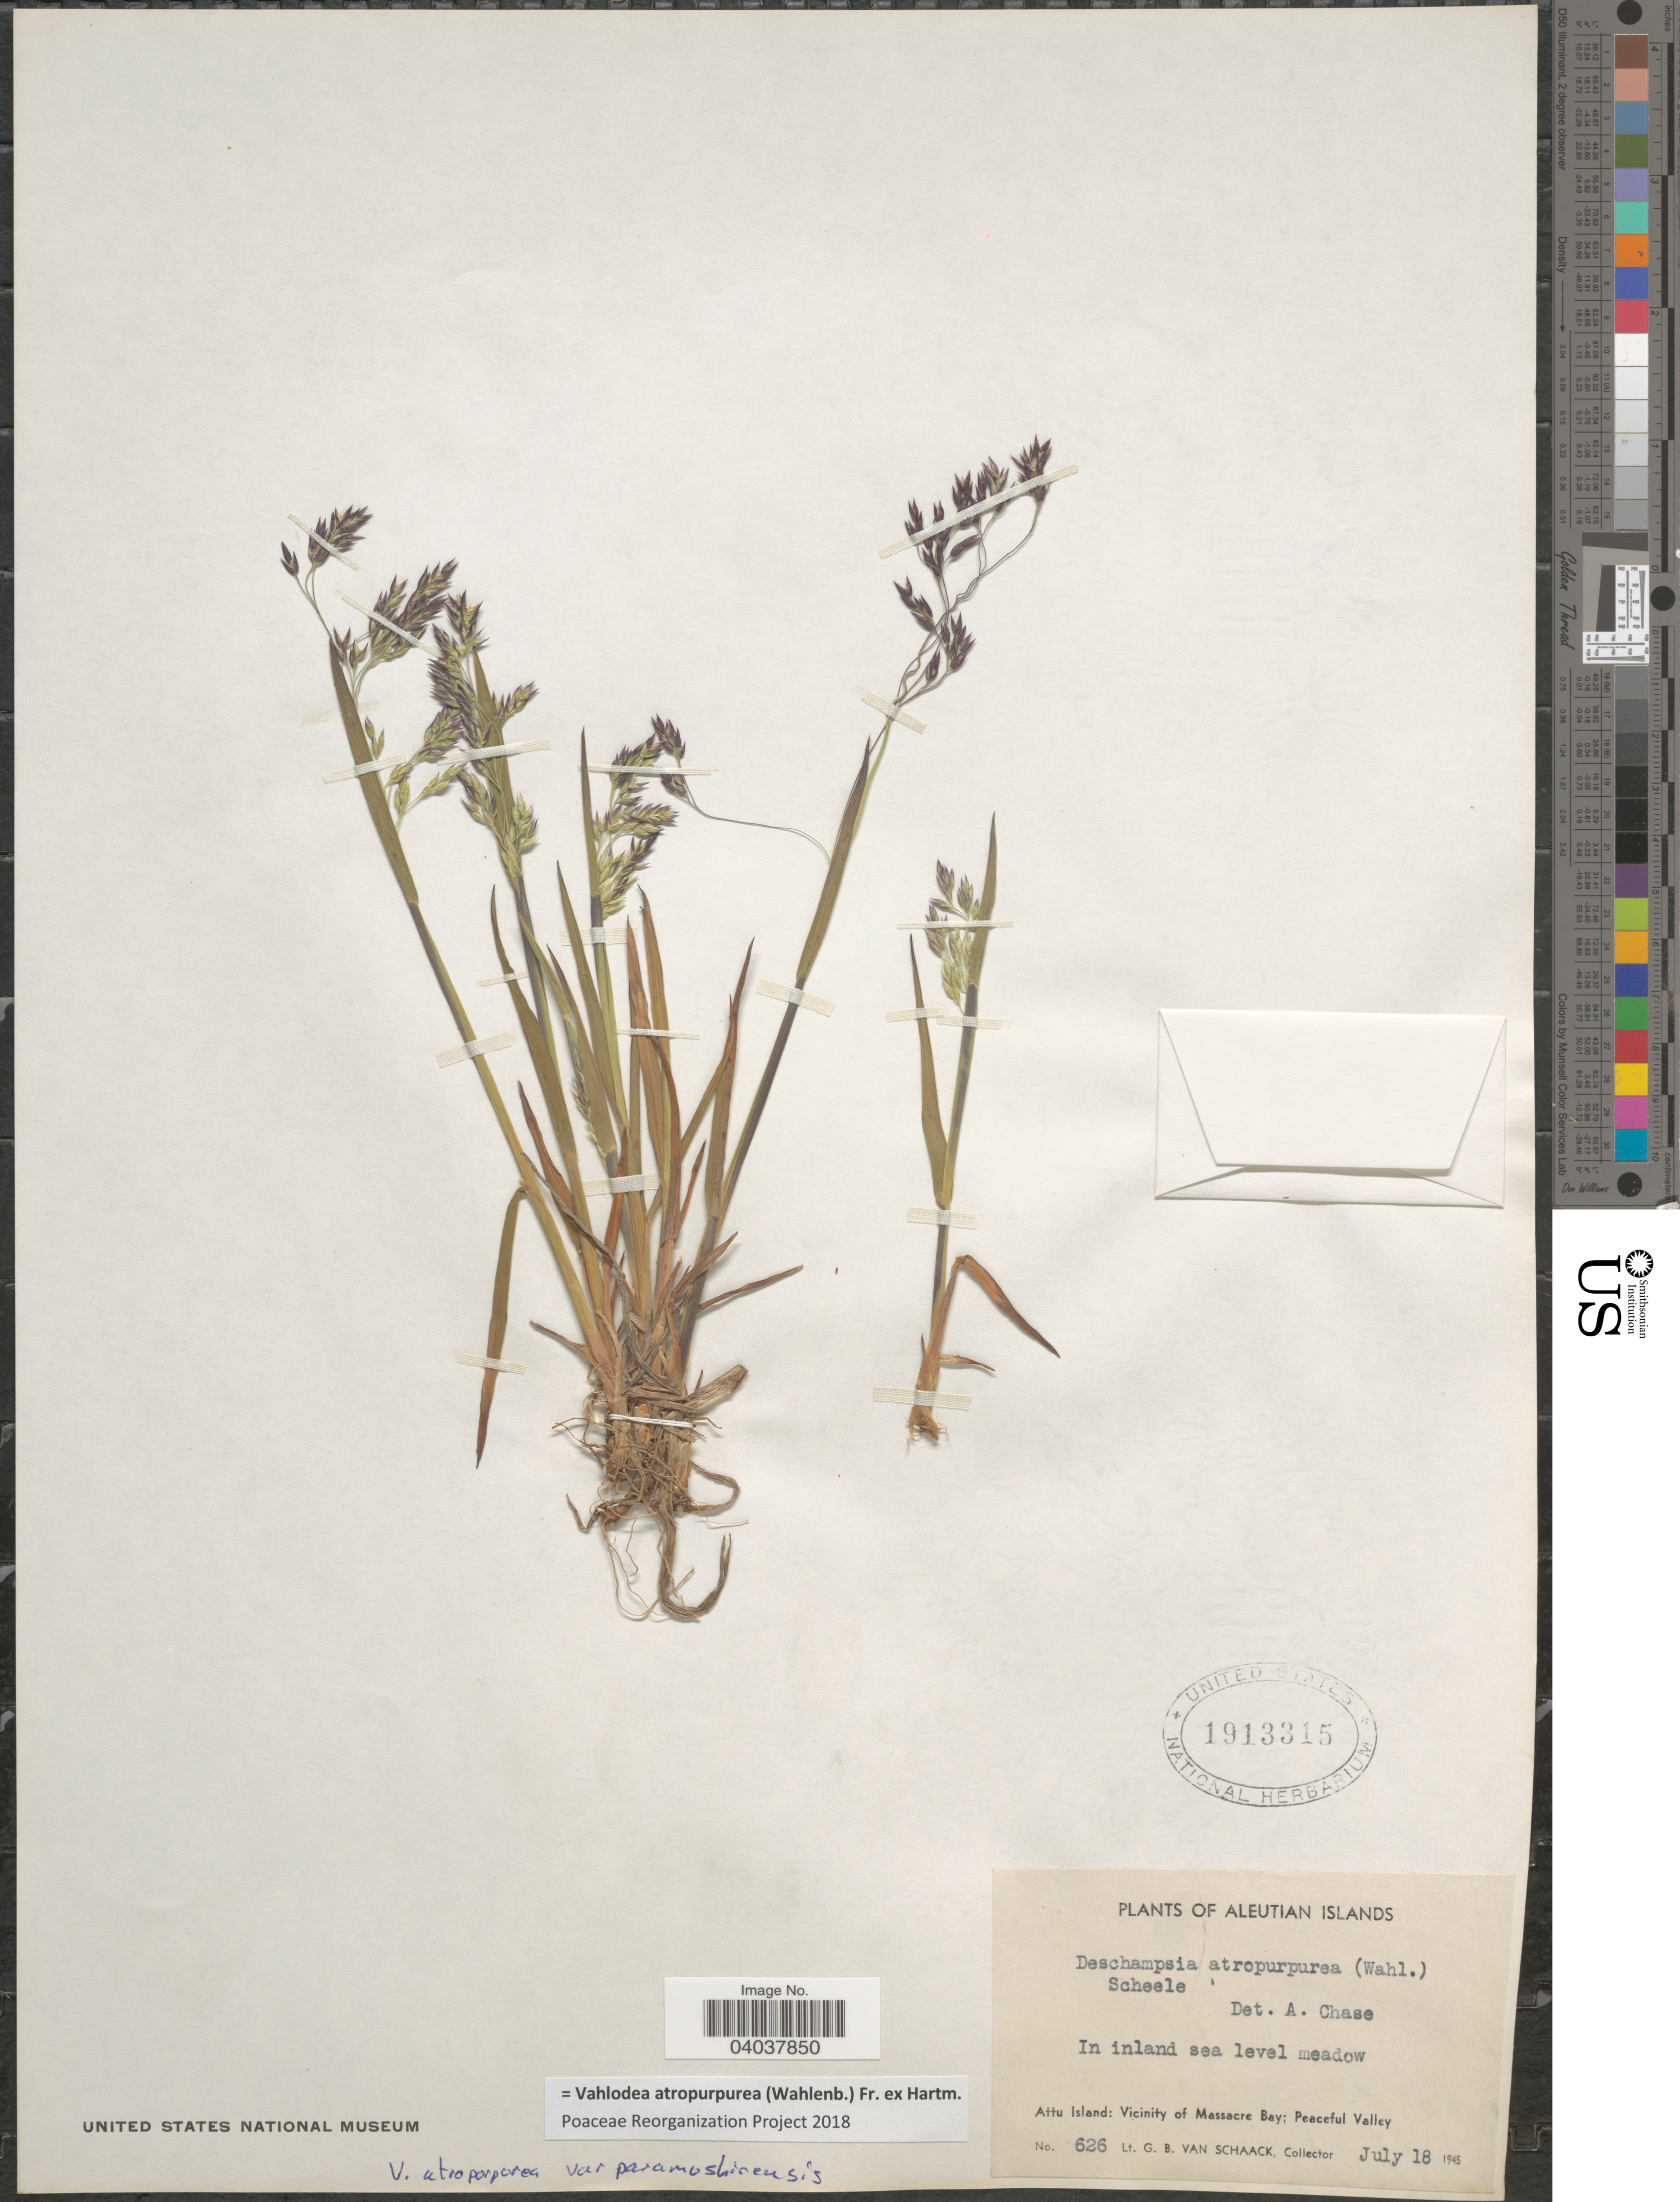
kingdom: Plantae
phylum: Tracheophyta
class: Liliopsida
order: Poales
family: Poaceae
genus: Vahlodea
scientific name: Vahlodea atropurpurea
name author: (Wahlenb.) Fr. ex Hartm.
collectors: G. Van Schaack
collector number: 626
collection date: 1945-07-18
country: United States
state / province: Alaska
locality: Aleutian Islands. Attu Island: Vicinity of Massacre Bay; Peaceful Valley.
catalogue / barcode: US 1913315